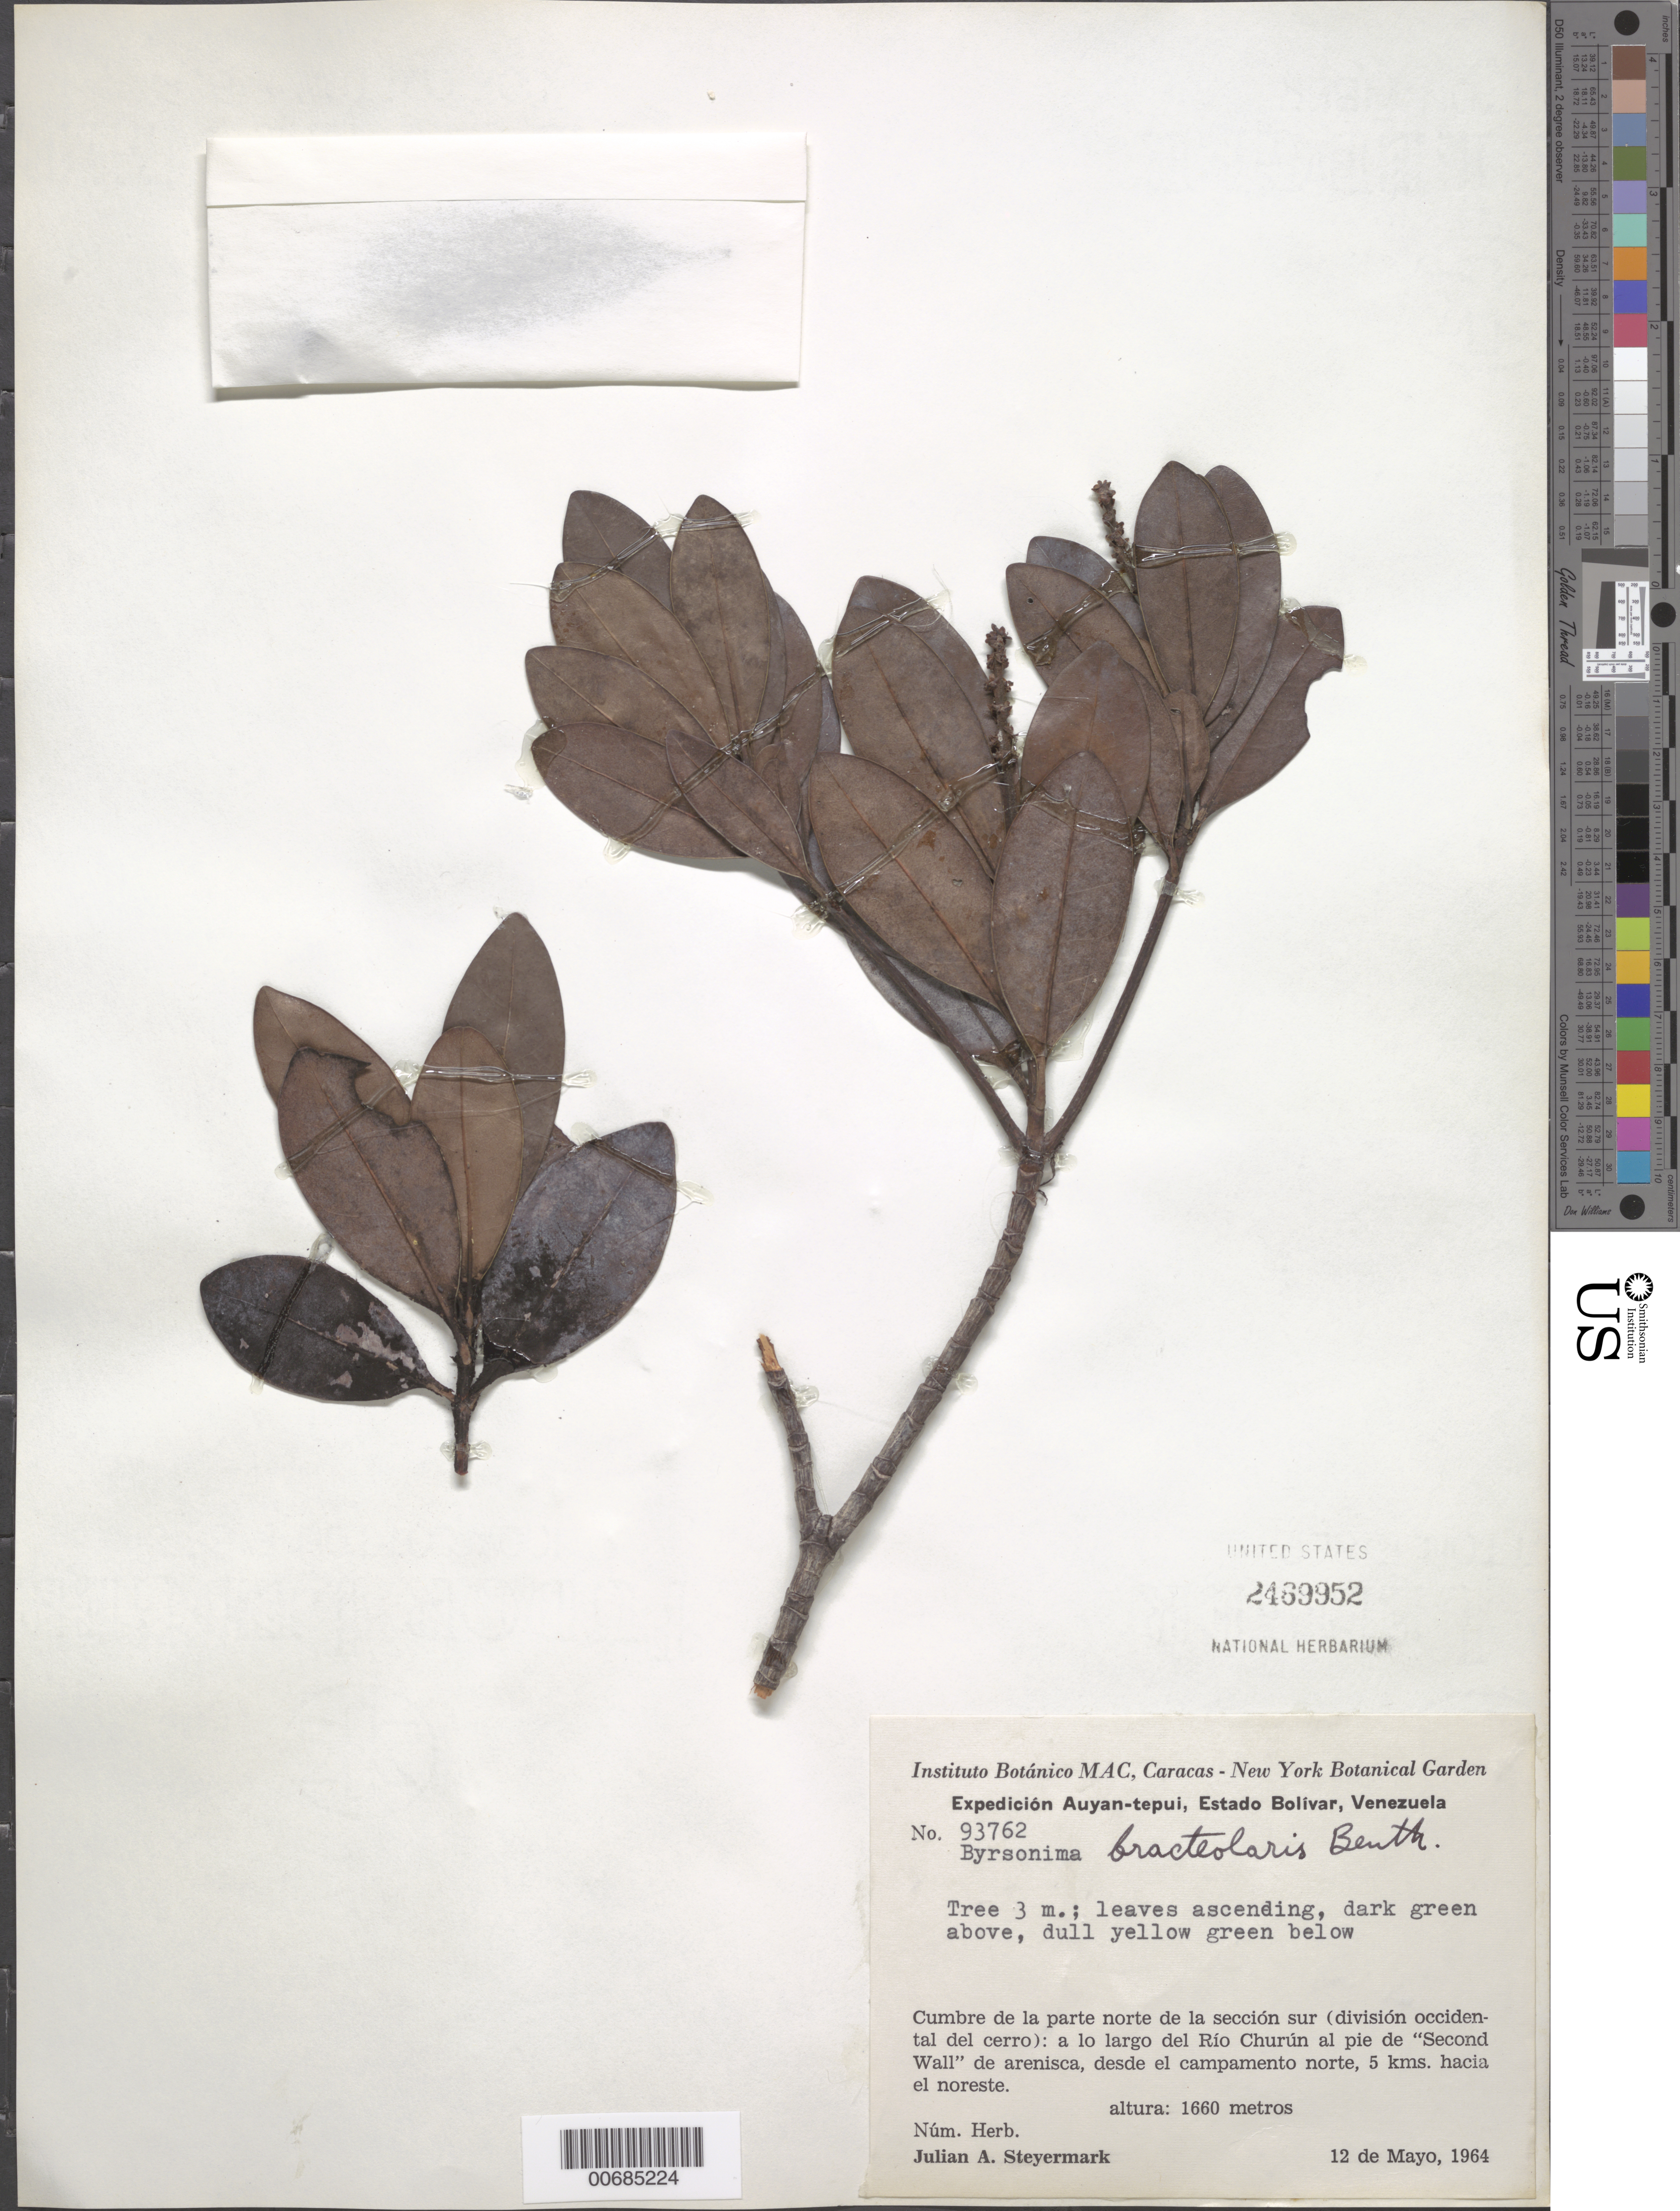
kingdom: Plantae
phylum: Tracheophyta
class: Magnoliopsida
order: Malpighiales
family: Malpighiaceae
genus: Byrsonima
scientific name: Byrsonima bracteolaris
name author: Benth.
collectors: J. Steyermark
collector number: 93762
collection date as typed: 12-May-64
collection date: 1964-05-12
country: Venezuela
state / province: Bolívar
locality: Auyan-tepuí, Río Churún, de la parte norte de la sección sur (división occidental del cerro); a lo largo del Río Churún al pie de "Second Wall" desde el campamento norte, 5 km hacia el noreste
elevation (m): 1660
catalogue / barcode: US 2469952